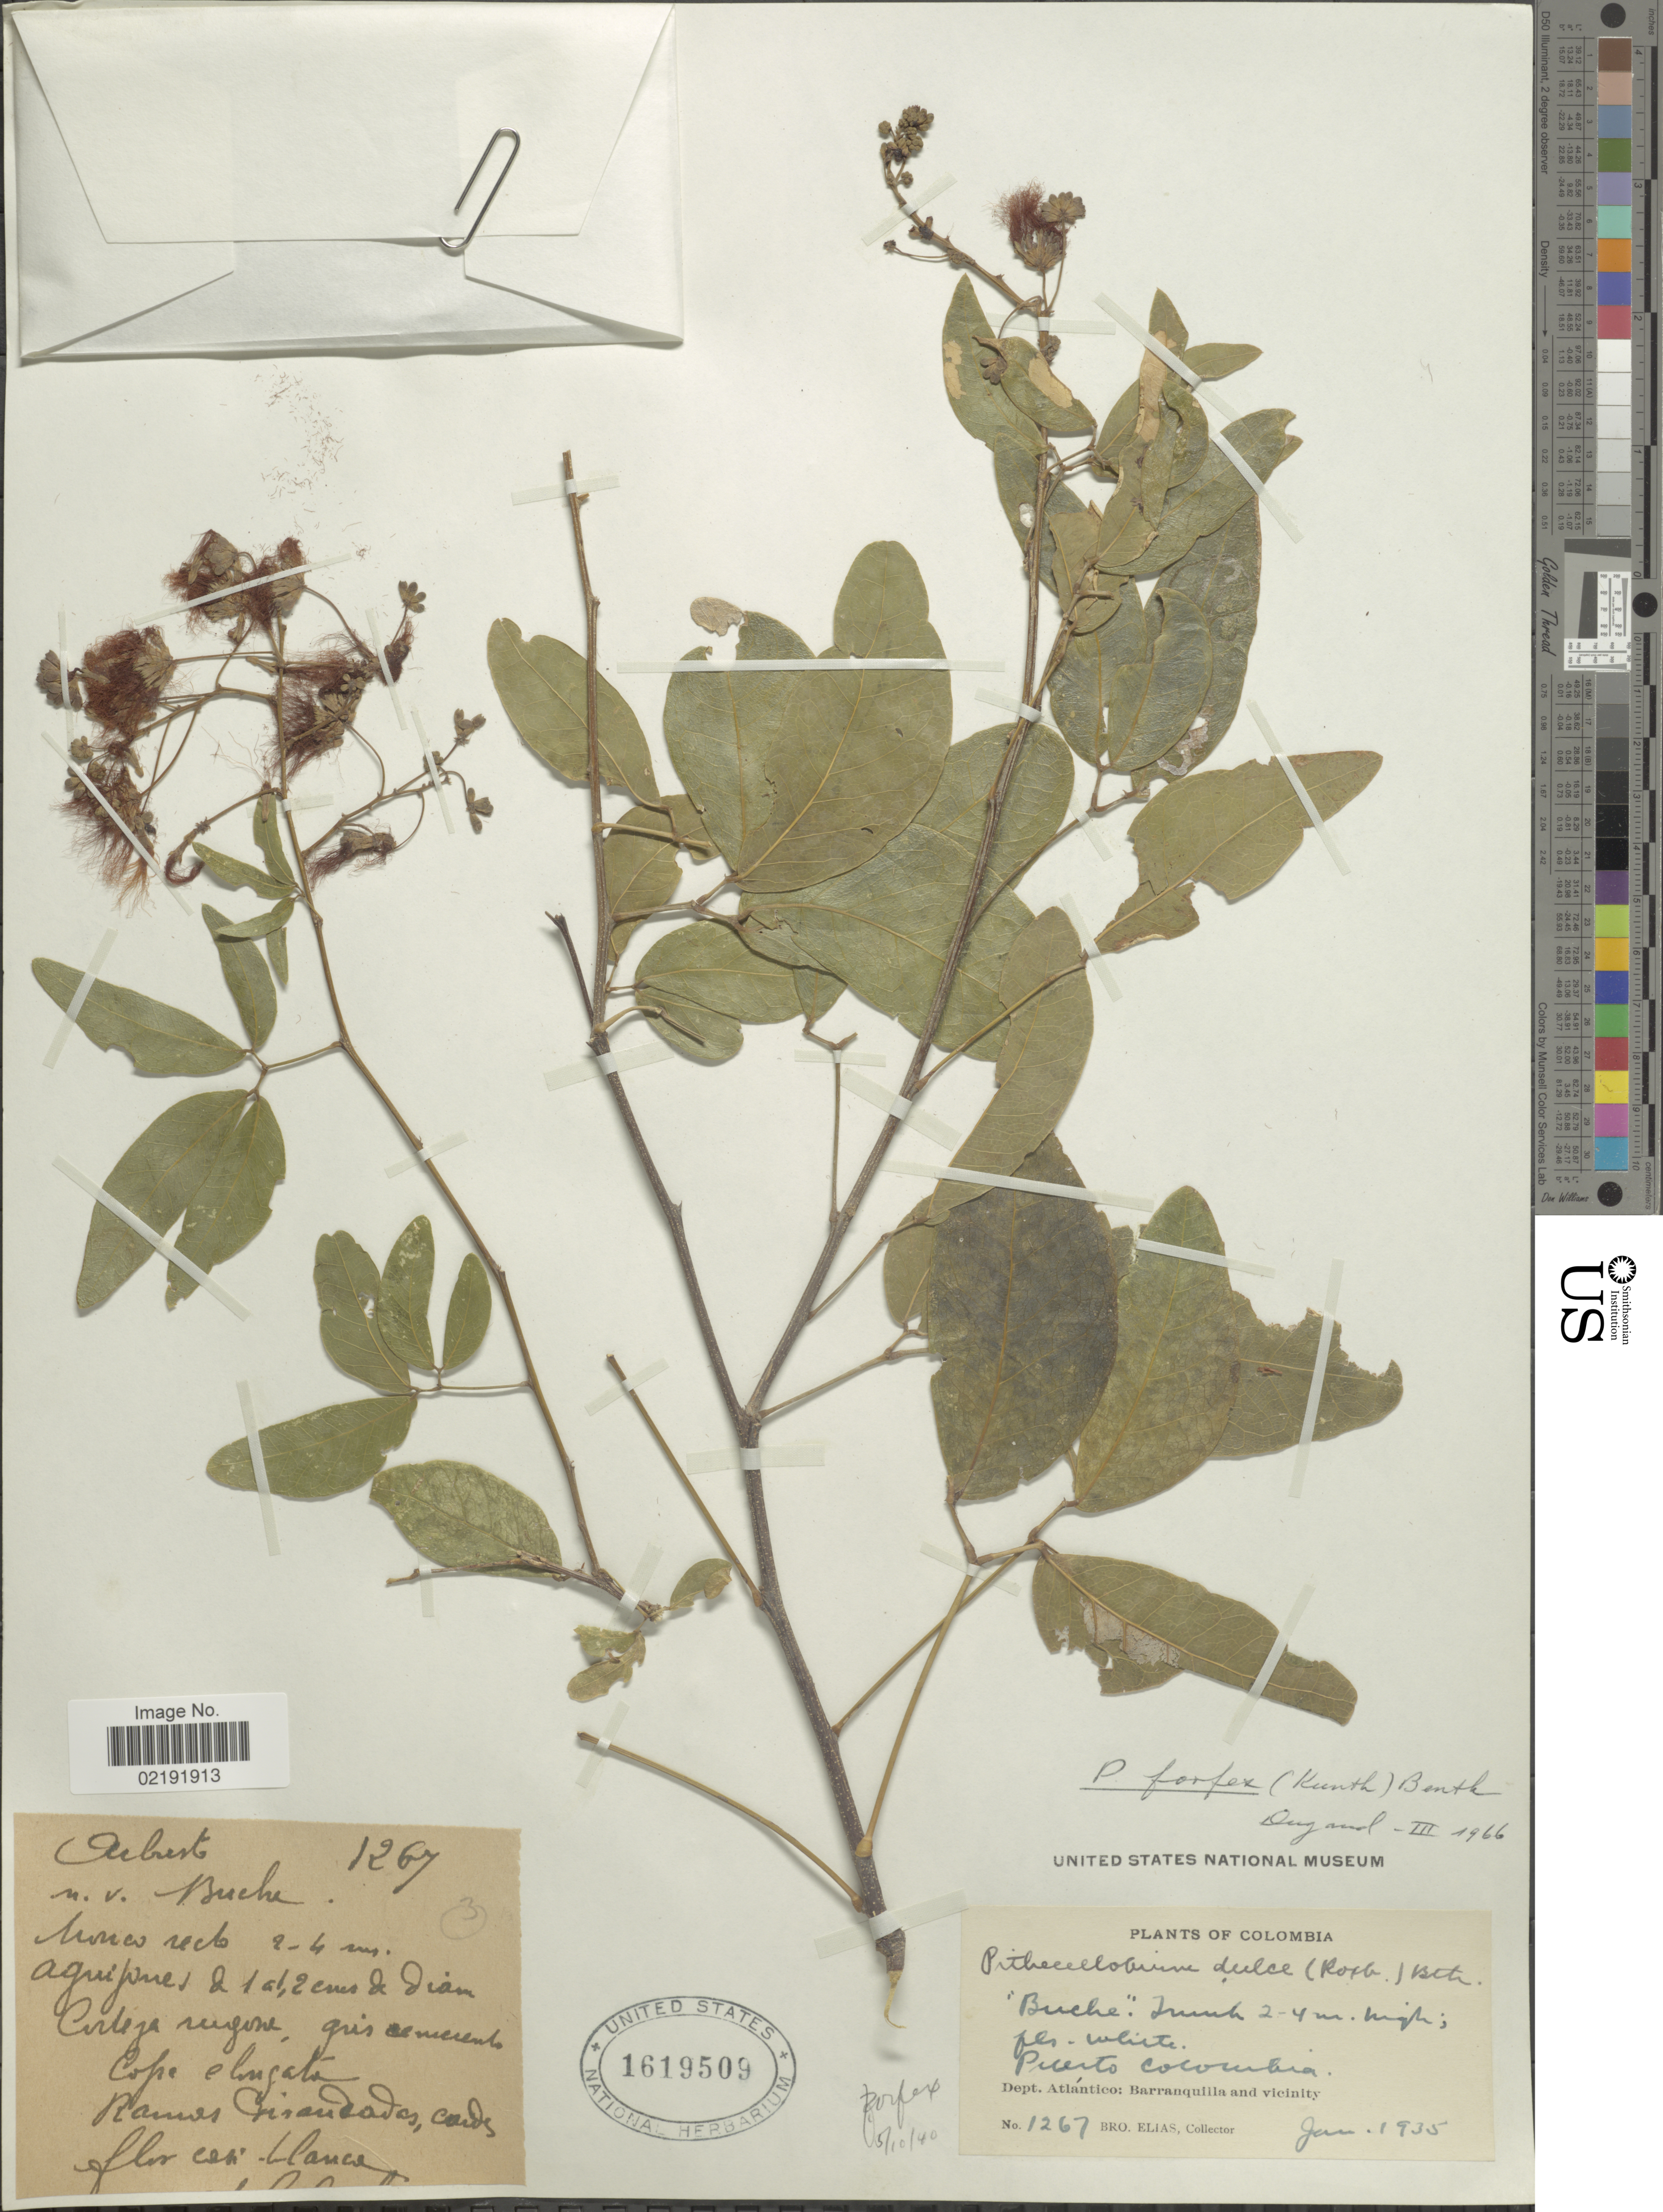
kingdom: Plantae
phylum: Tracheophyta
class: Magnoliopsida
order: Fabales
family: Fabaceae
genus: Pithecellobium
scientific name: Pithecellobium roseum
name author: (Vahl) Barneby & J.W. Grimes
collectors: Bro. Elias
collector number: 1267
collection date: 1935-01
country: Colombia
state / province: Atlántico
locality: Puerto Colombia. Dept. Atlántico: Barranquilla and vicinity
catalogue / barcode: US 1619509